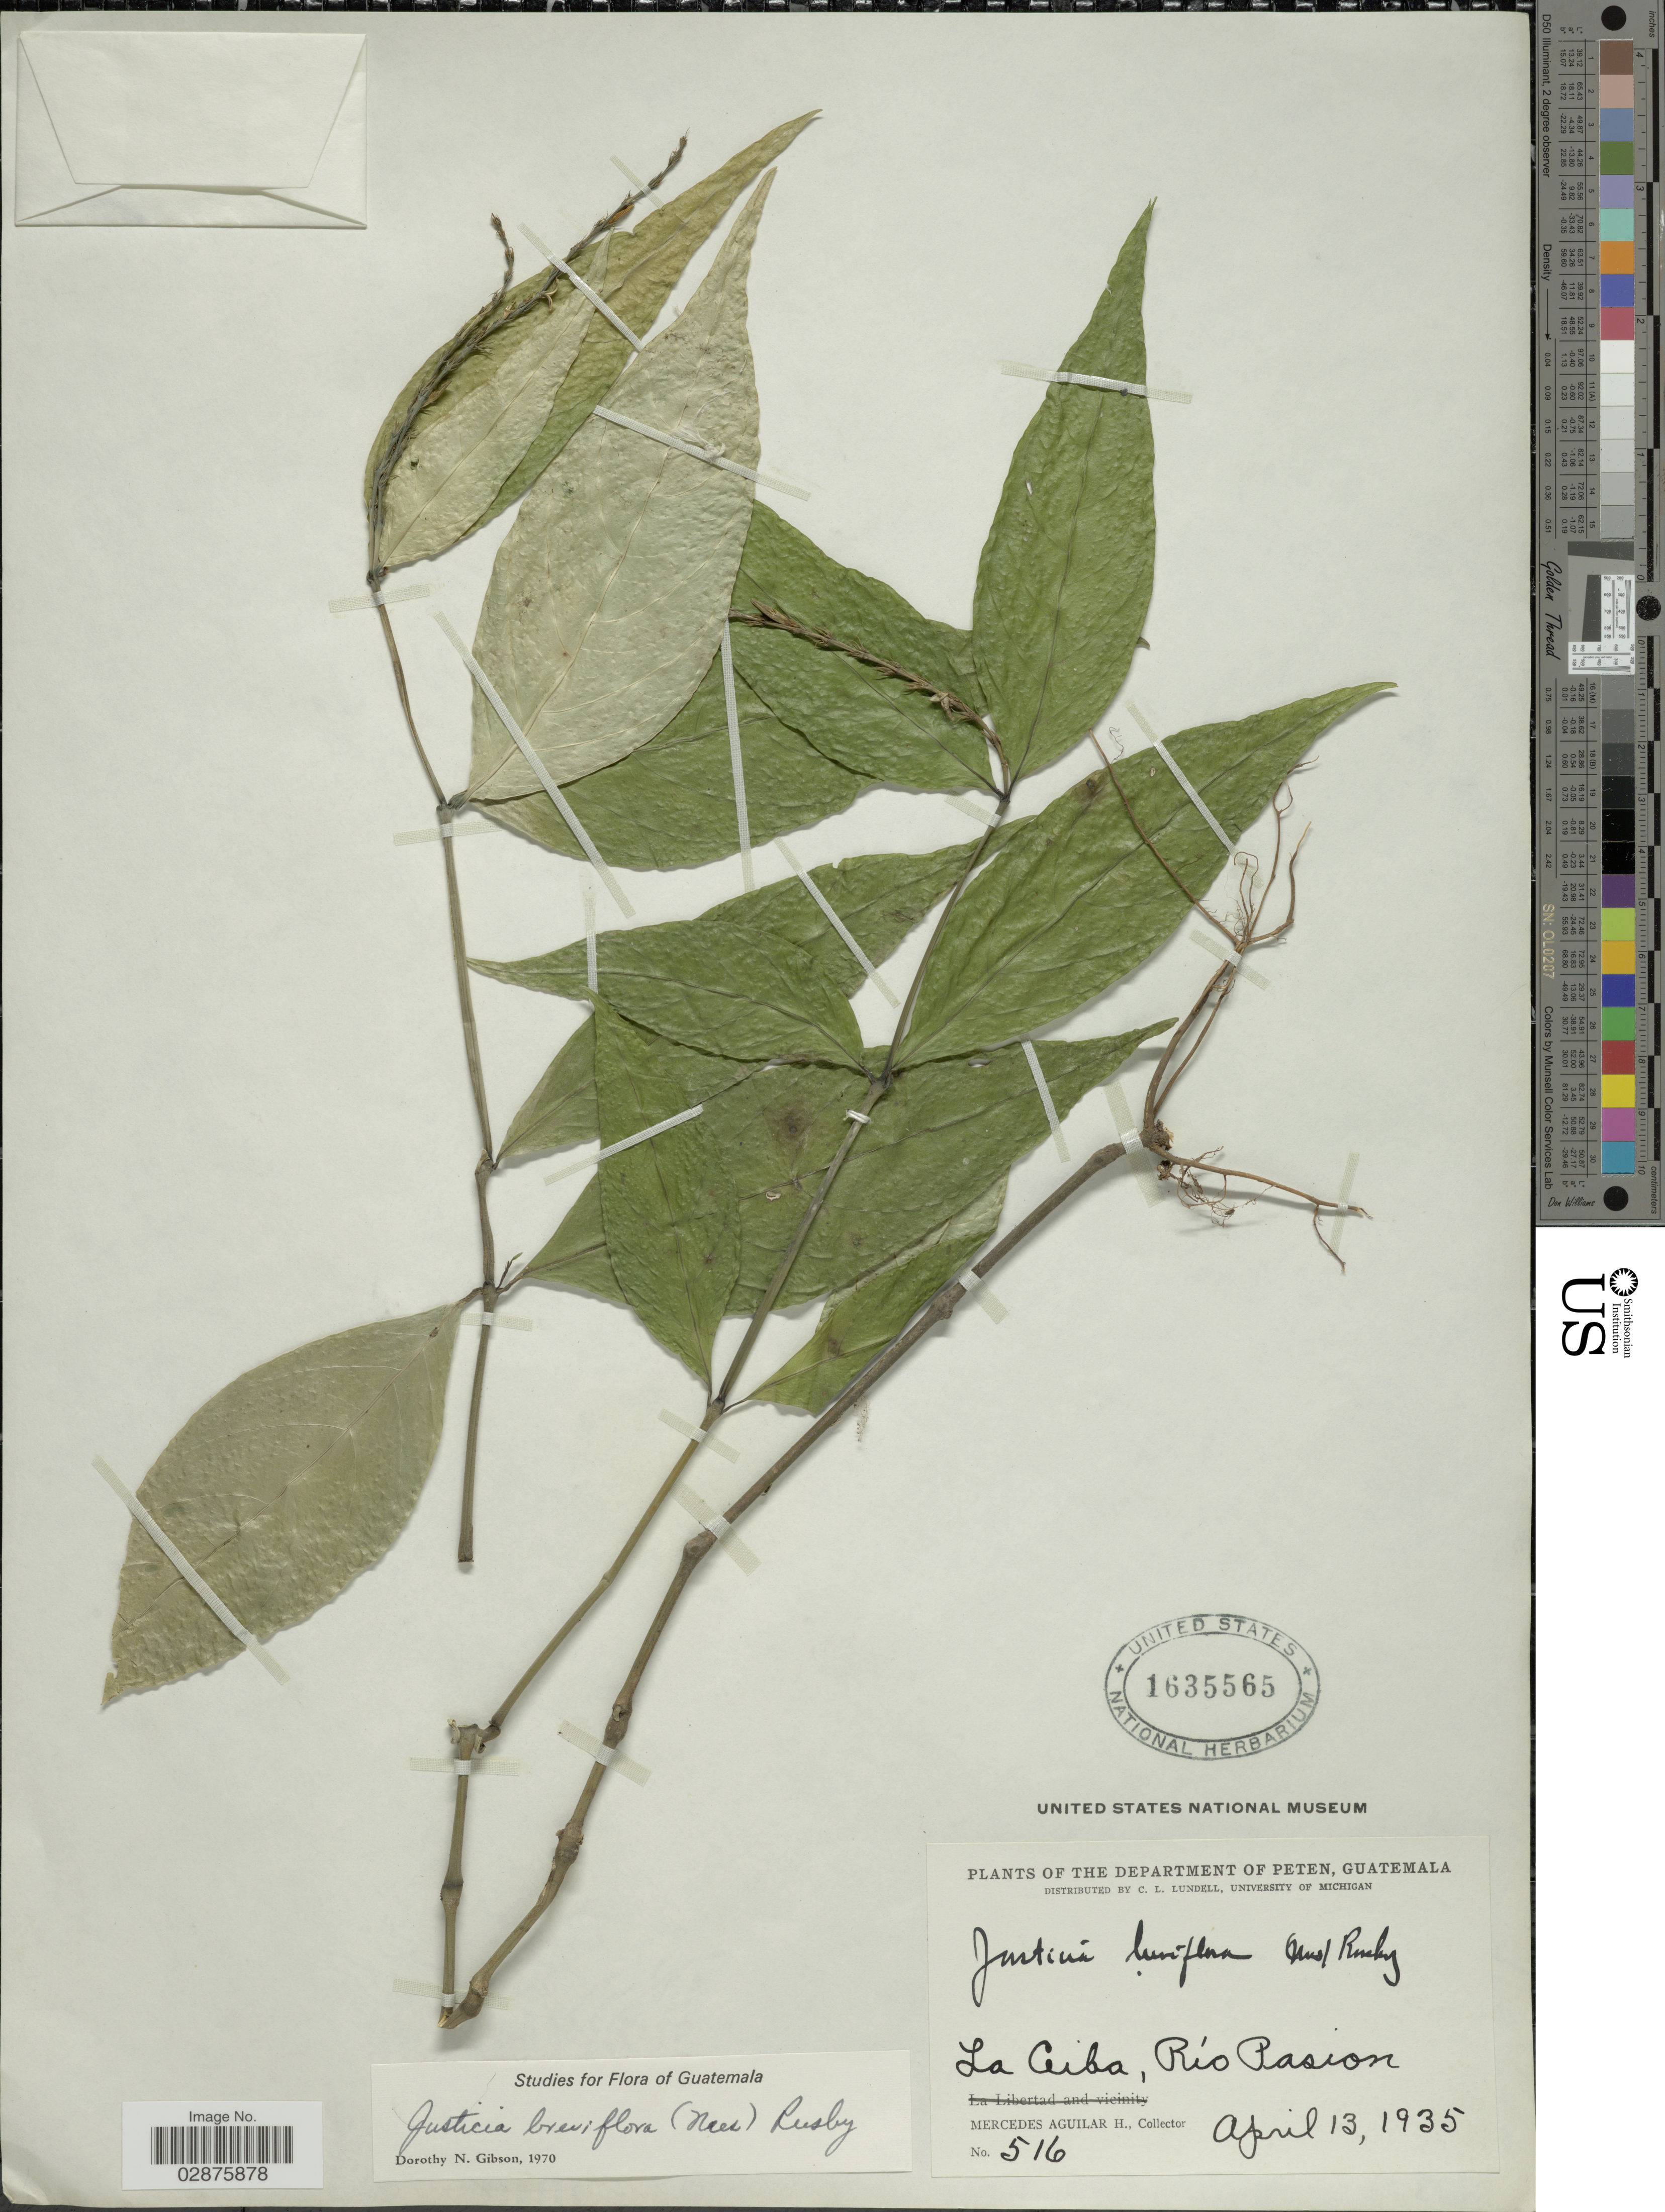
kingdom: Plantae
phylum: Tracheophyta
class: Magnoliopsida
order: Lamiales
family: Acanthaceae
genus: Justicia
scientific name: Justicia breviflora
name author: (Nees) Rusby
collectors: M. Aguilar H.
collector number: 516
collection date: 1935-04-13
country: Guatemala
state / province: El Petén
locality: Department of Peten, La Cuba, Río Pasion.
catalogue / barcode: US 1635565